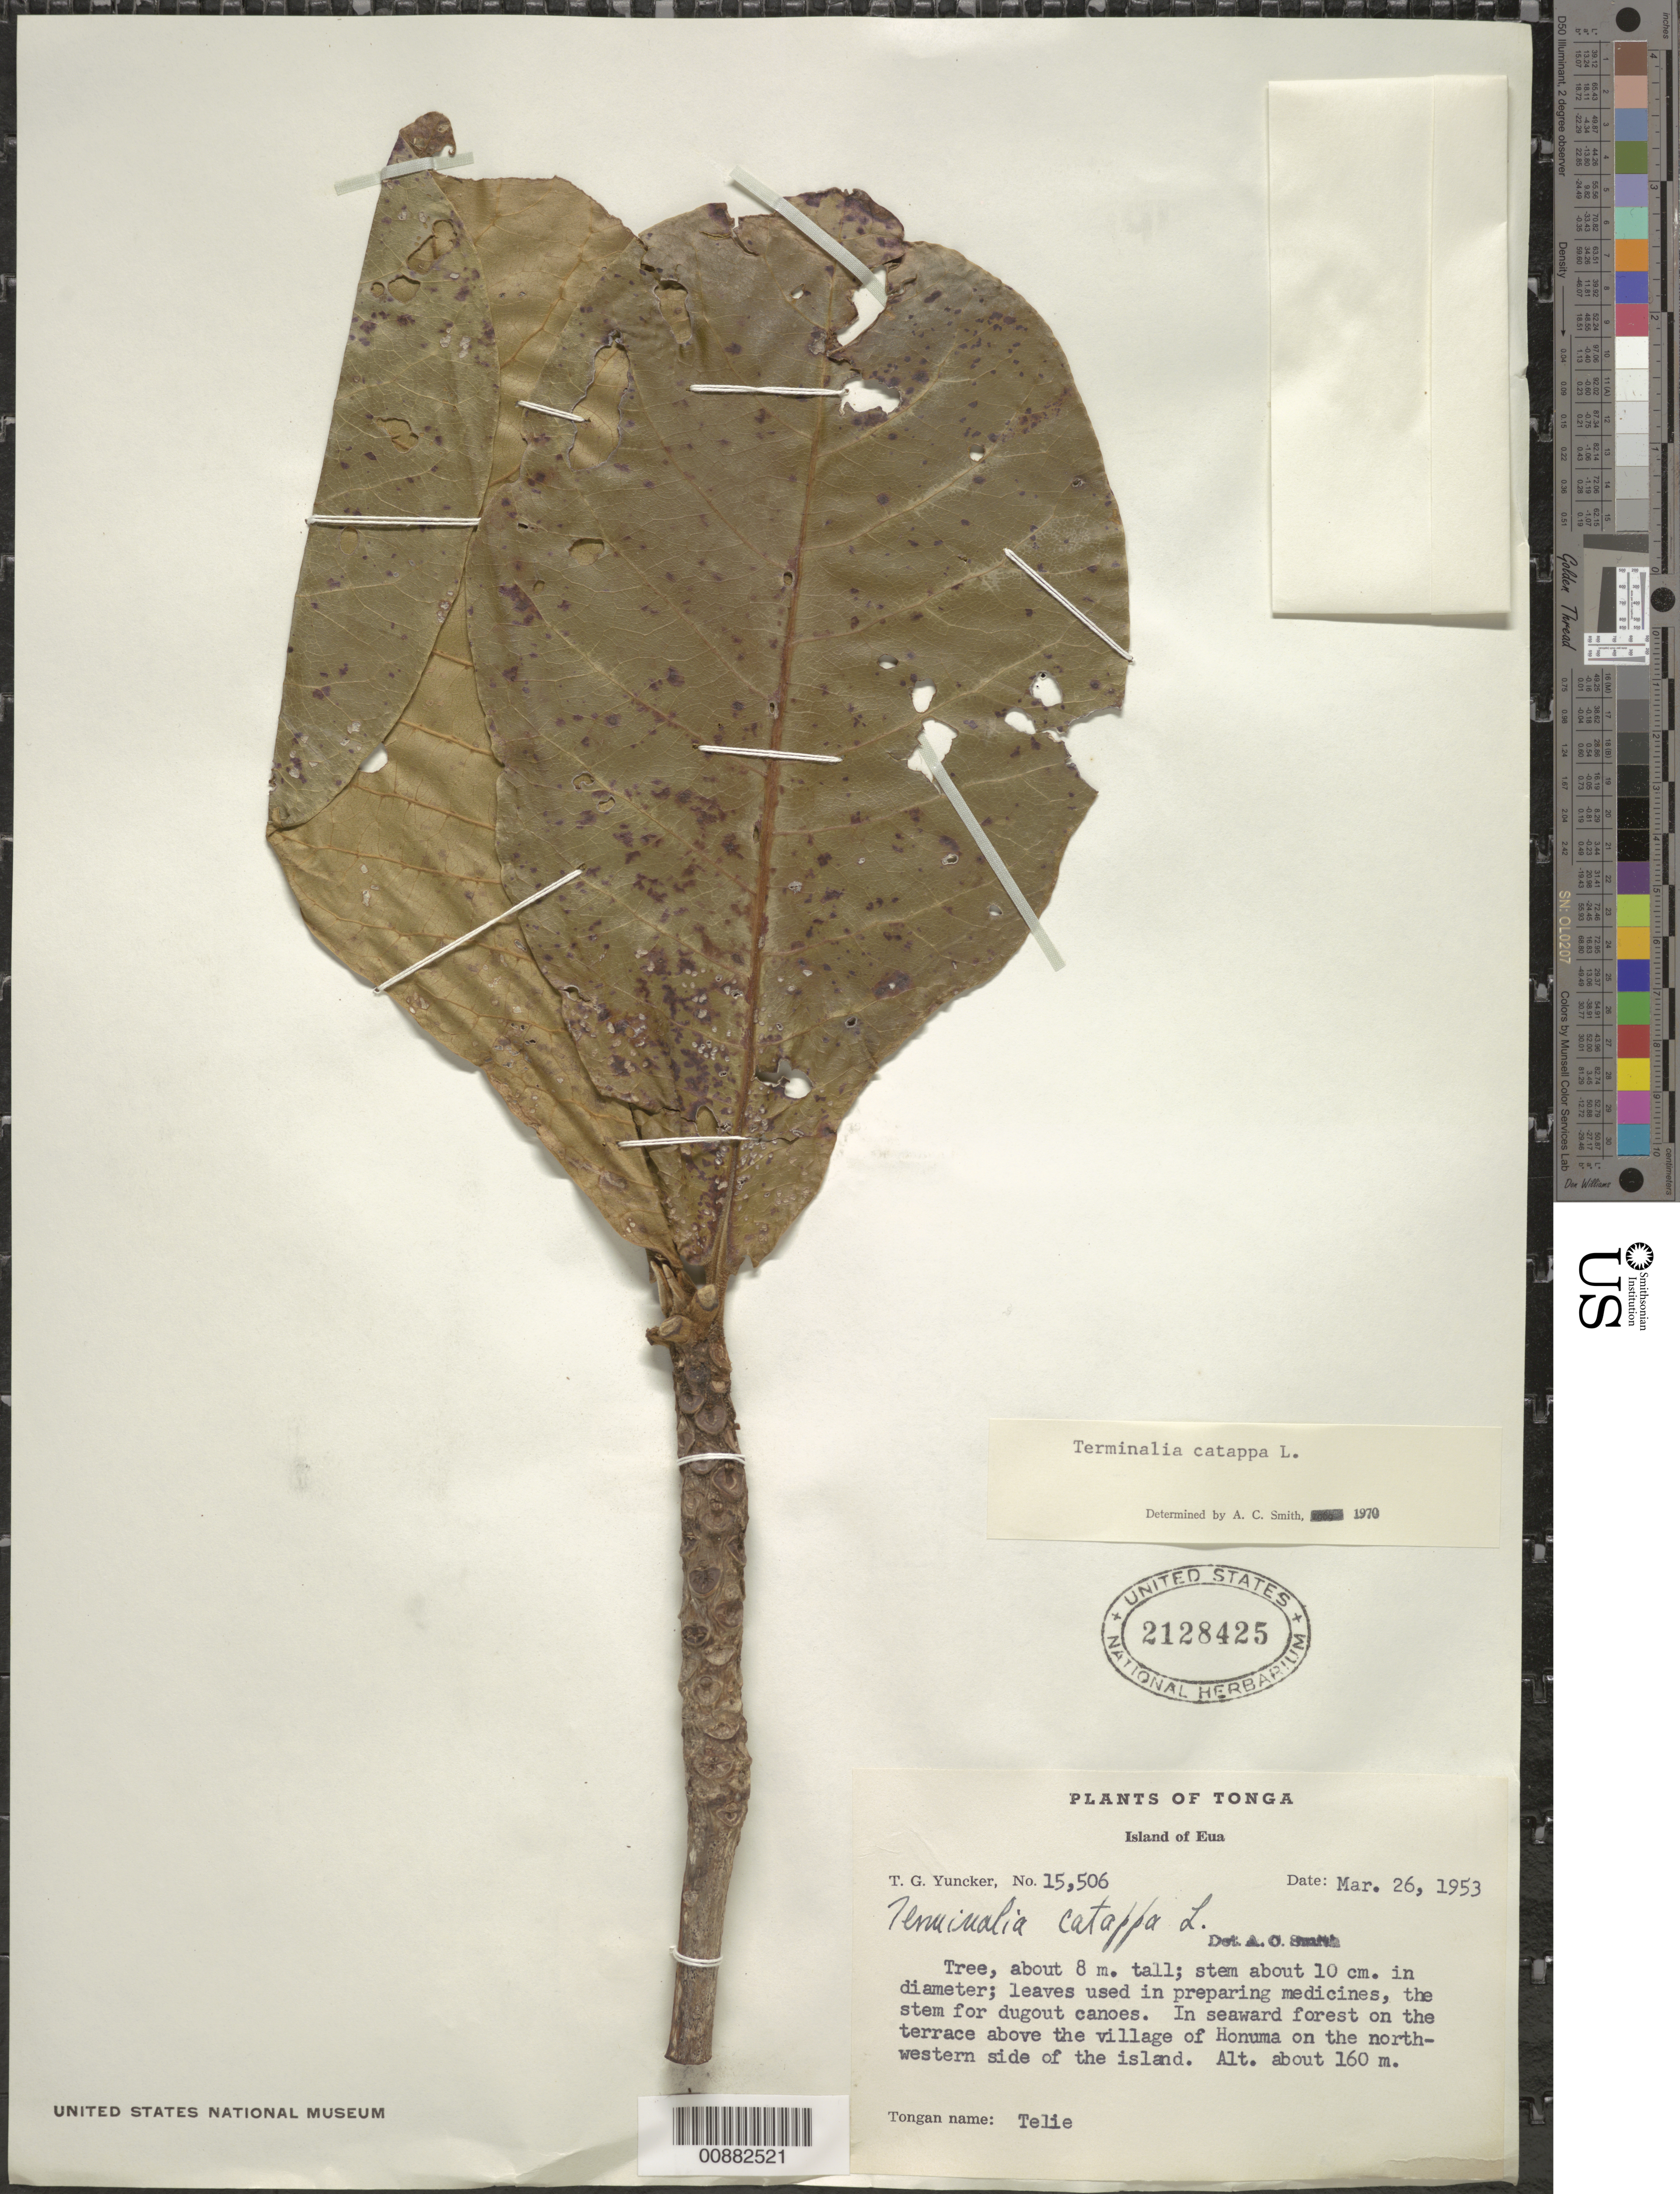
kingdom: Plantae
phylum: Tracheophyta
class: Magnoliopsida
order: Myrtales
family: Combretaceae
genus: Terminalia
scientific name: Terminalia catappa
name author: L.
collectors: T. G. Yuncker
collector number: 15506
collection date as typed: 26 Mar 1953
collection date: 1953-03-26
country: Tonga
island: Eua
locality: In seaward forest on the terrace above the village of Honuma on the northwestern side of the island.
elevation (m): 160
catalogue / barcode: US 2128425